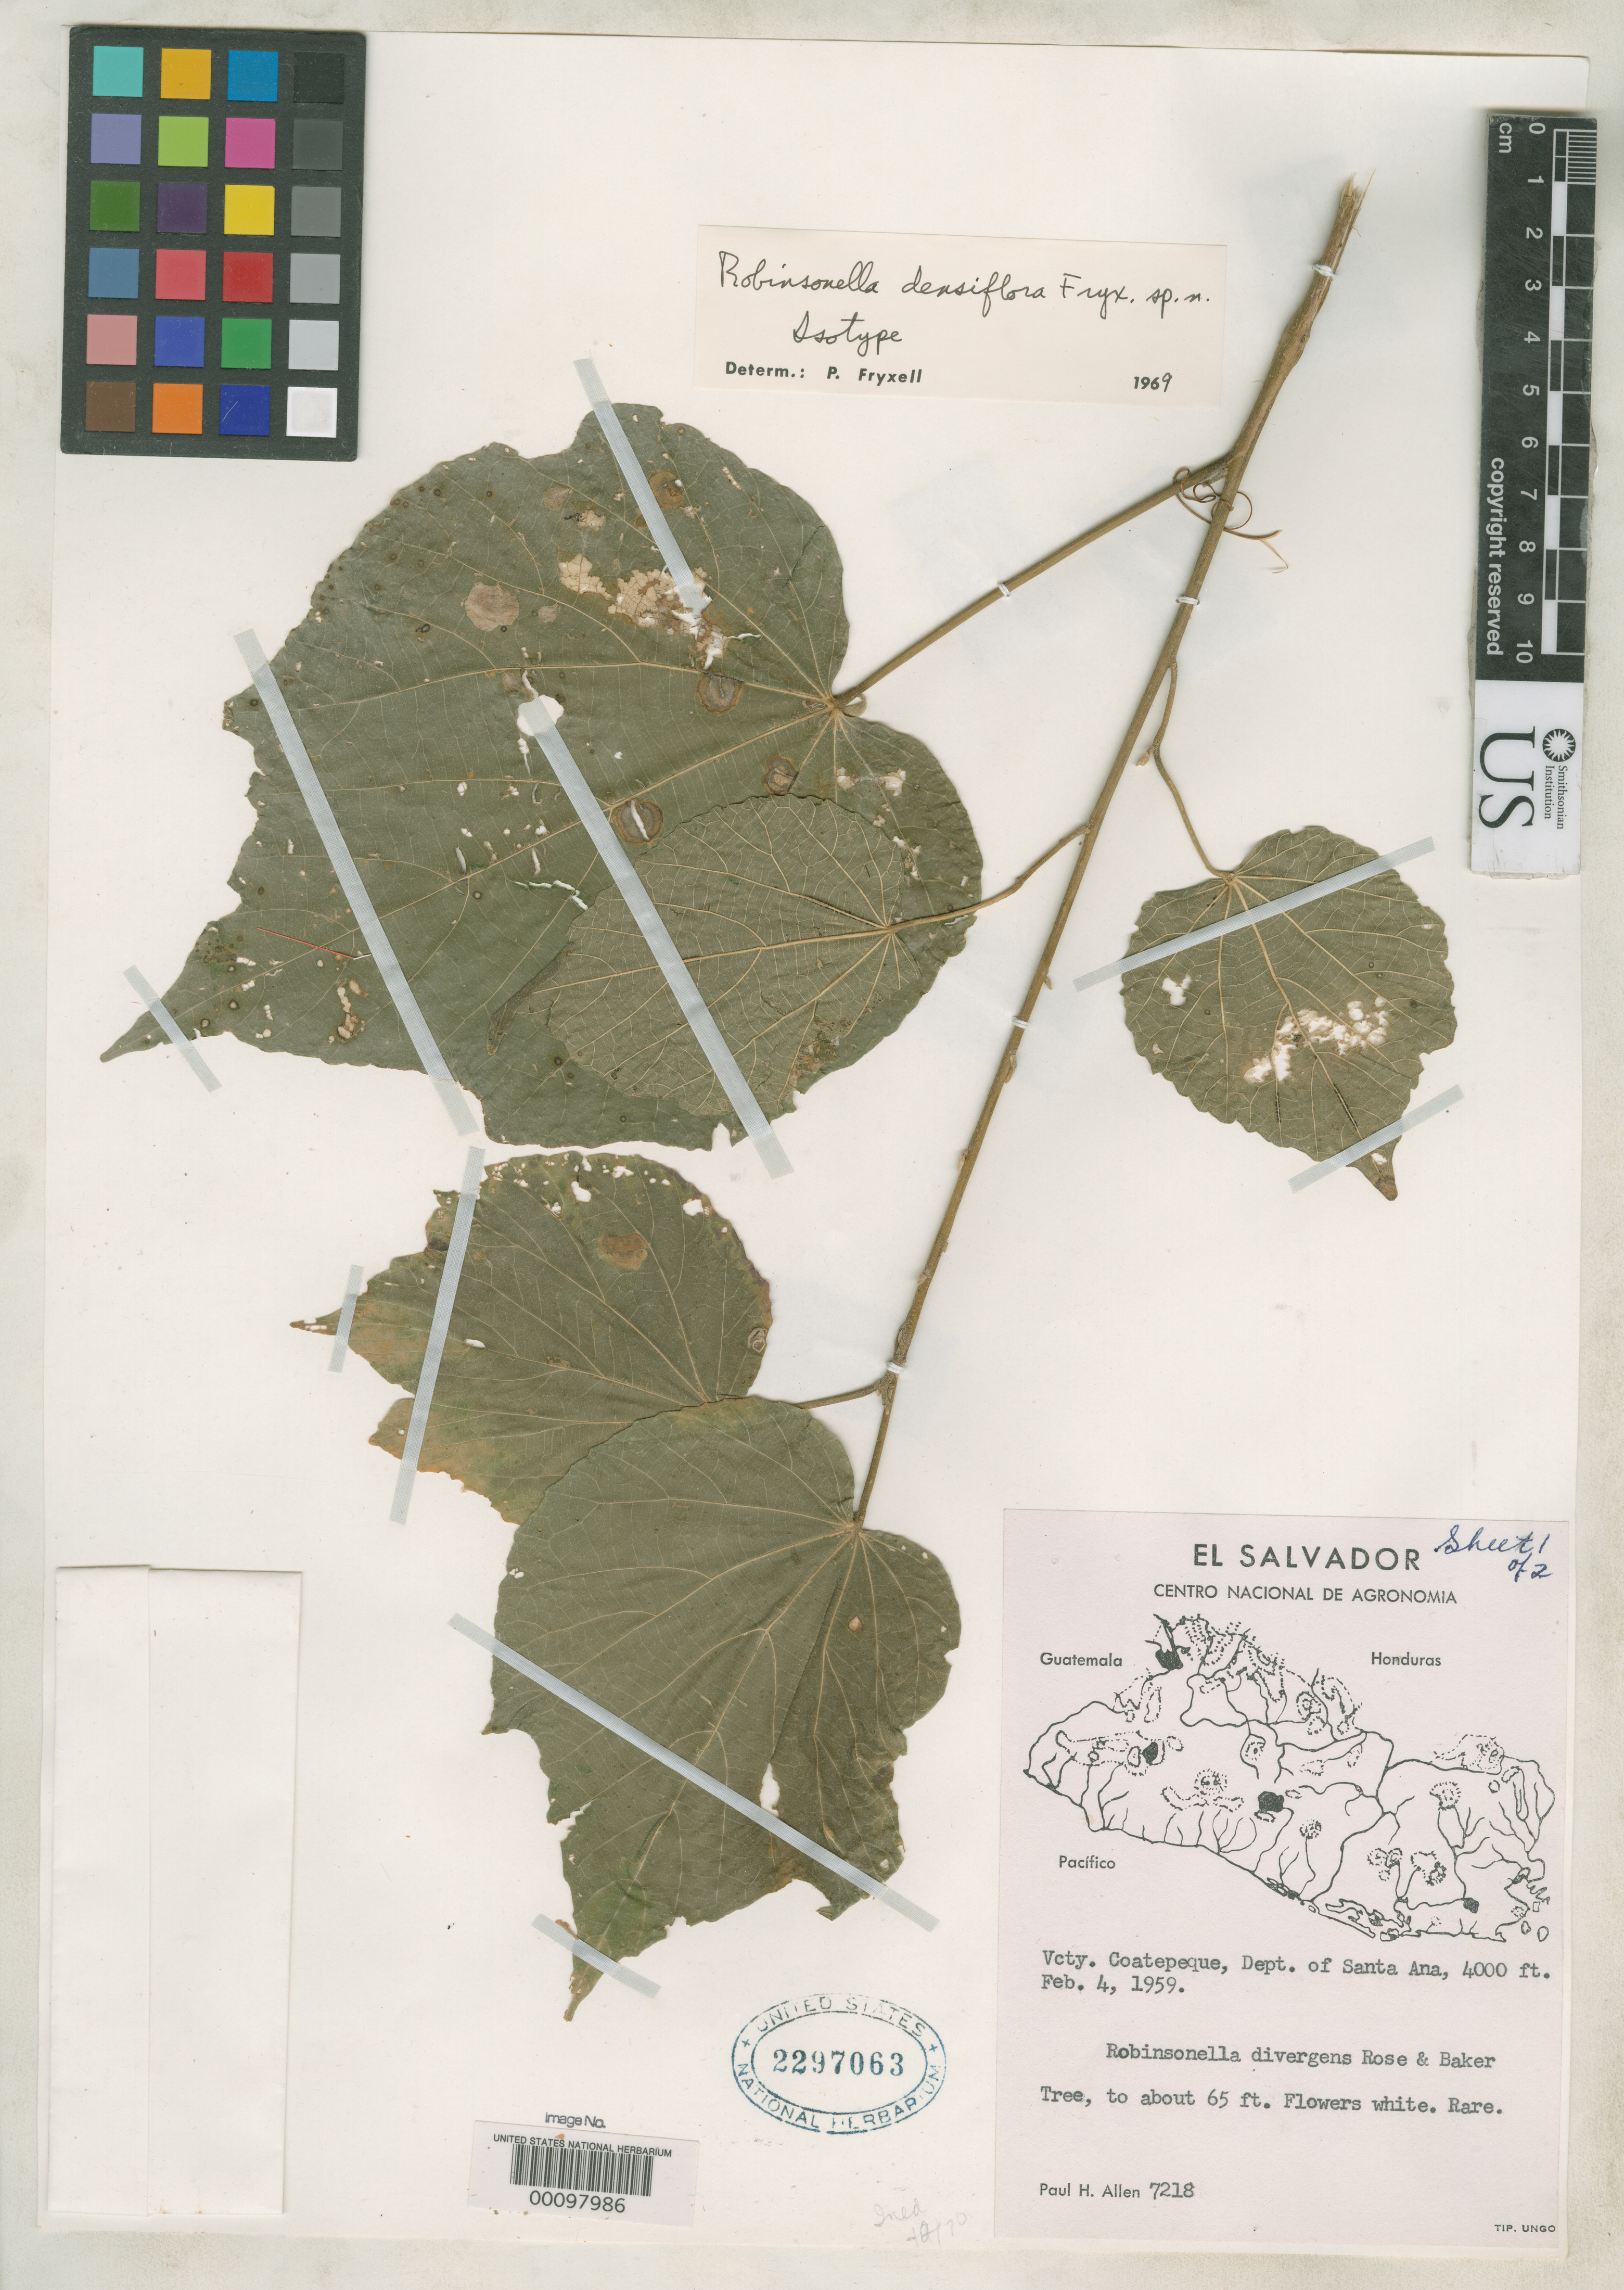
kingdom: Plantae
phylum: Tracheophyta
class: Magnoliopsida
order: Malvales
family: Malvaceae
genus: Robinsonella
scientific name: Robinsonella densiflora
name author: Fryxell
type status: Isotype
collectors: P. H. Allen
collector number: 7218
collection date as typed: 04 Feb 1959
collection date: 1959-02-04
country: El Salvador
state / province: Santa Ana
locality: Vicinity of Coatepeque.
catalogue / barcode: US 2297063